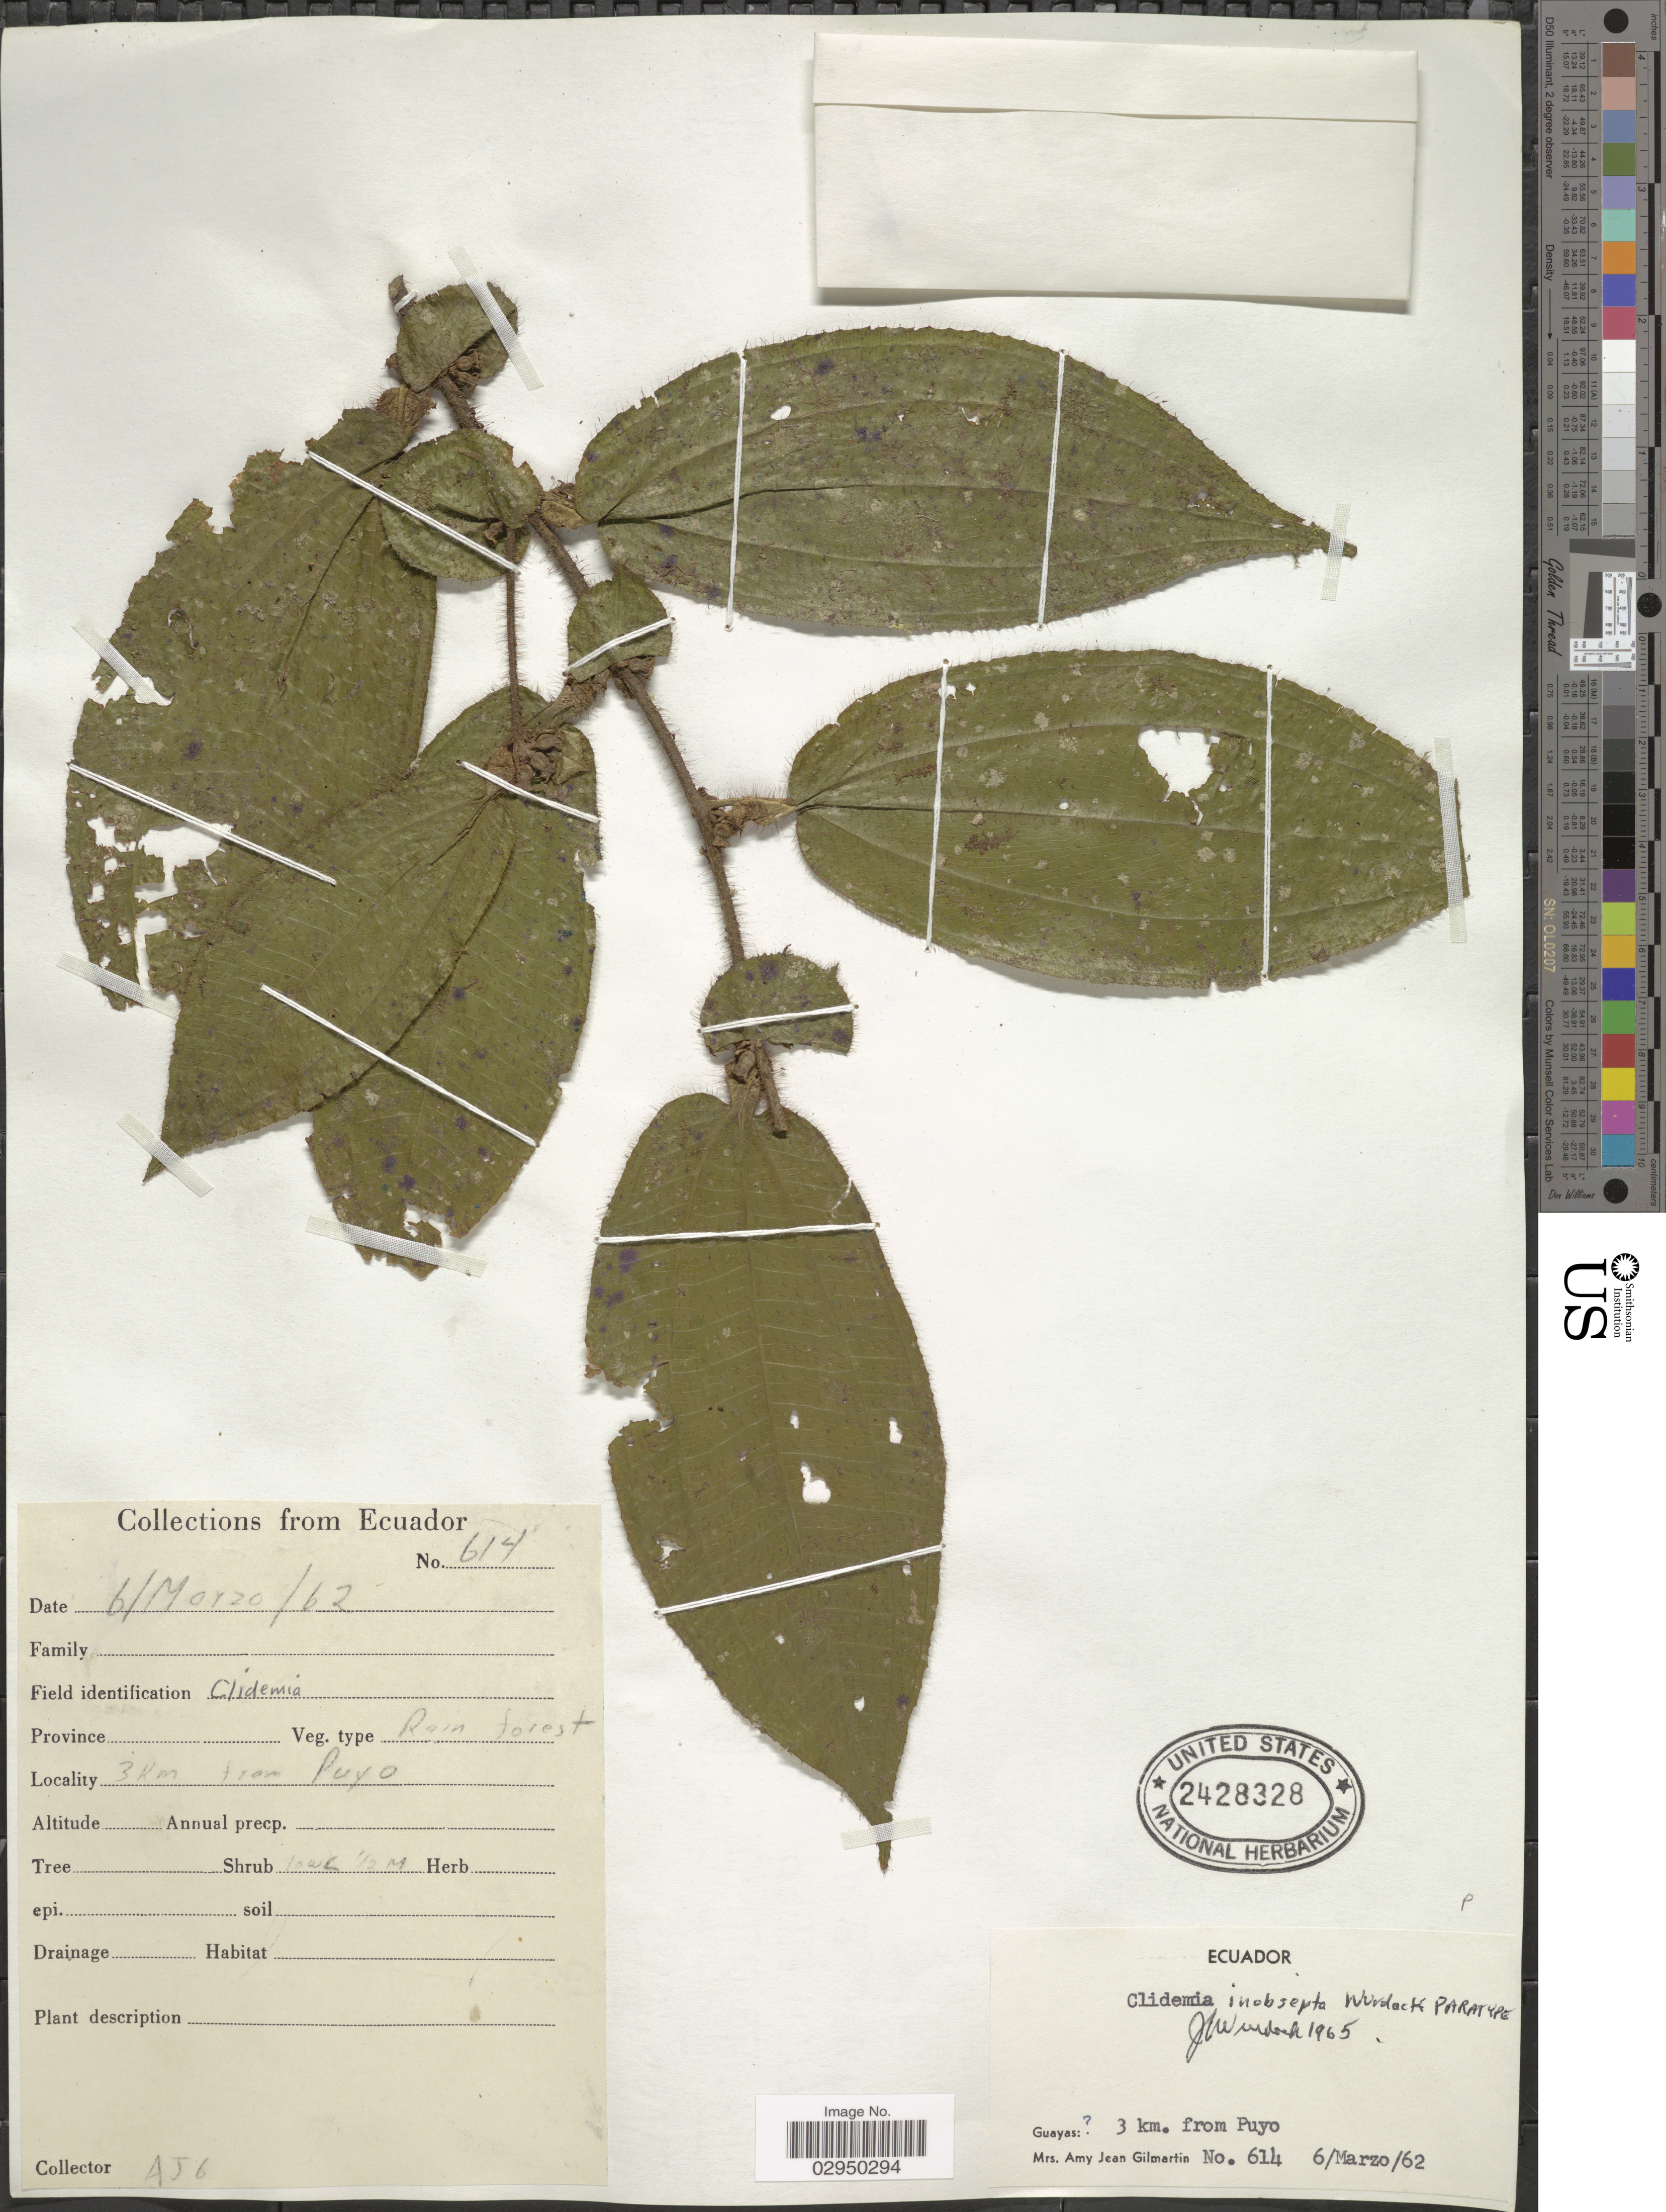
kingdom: Plantae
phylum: Tracheophyta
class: Magnoliopsida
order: Myrtales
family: Melastomataceae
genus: Clidemia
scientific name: Clidemia inobsepta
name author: Wurdack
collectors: A. J. Gilmartin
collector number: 614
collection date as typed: Transcribed d/m/y: 6/3/62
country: Ecuador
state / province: Guayas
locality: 3 km. from Puyo.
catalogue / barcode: US 2428328